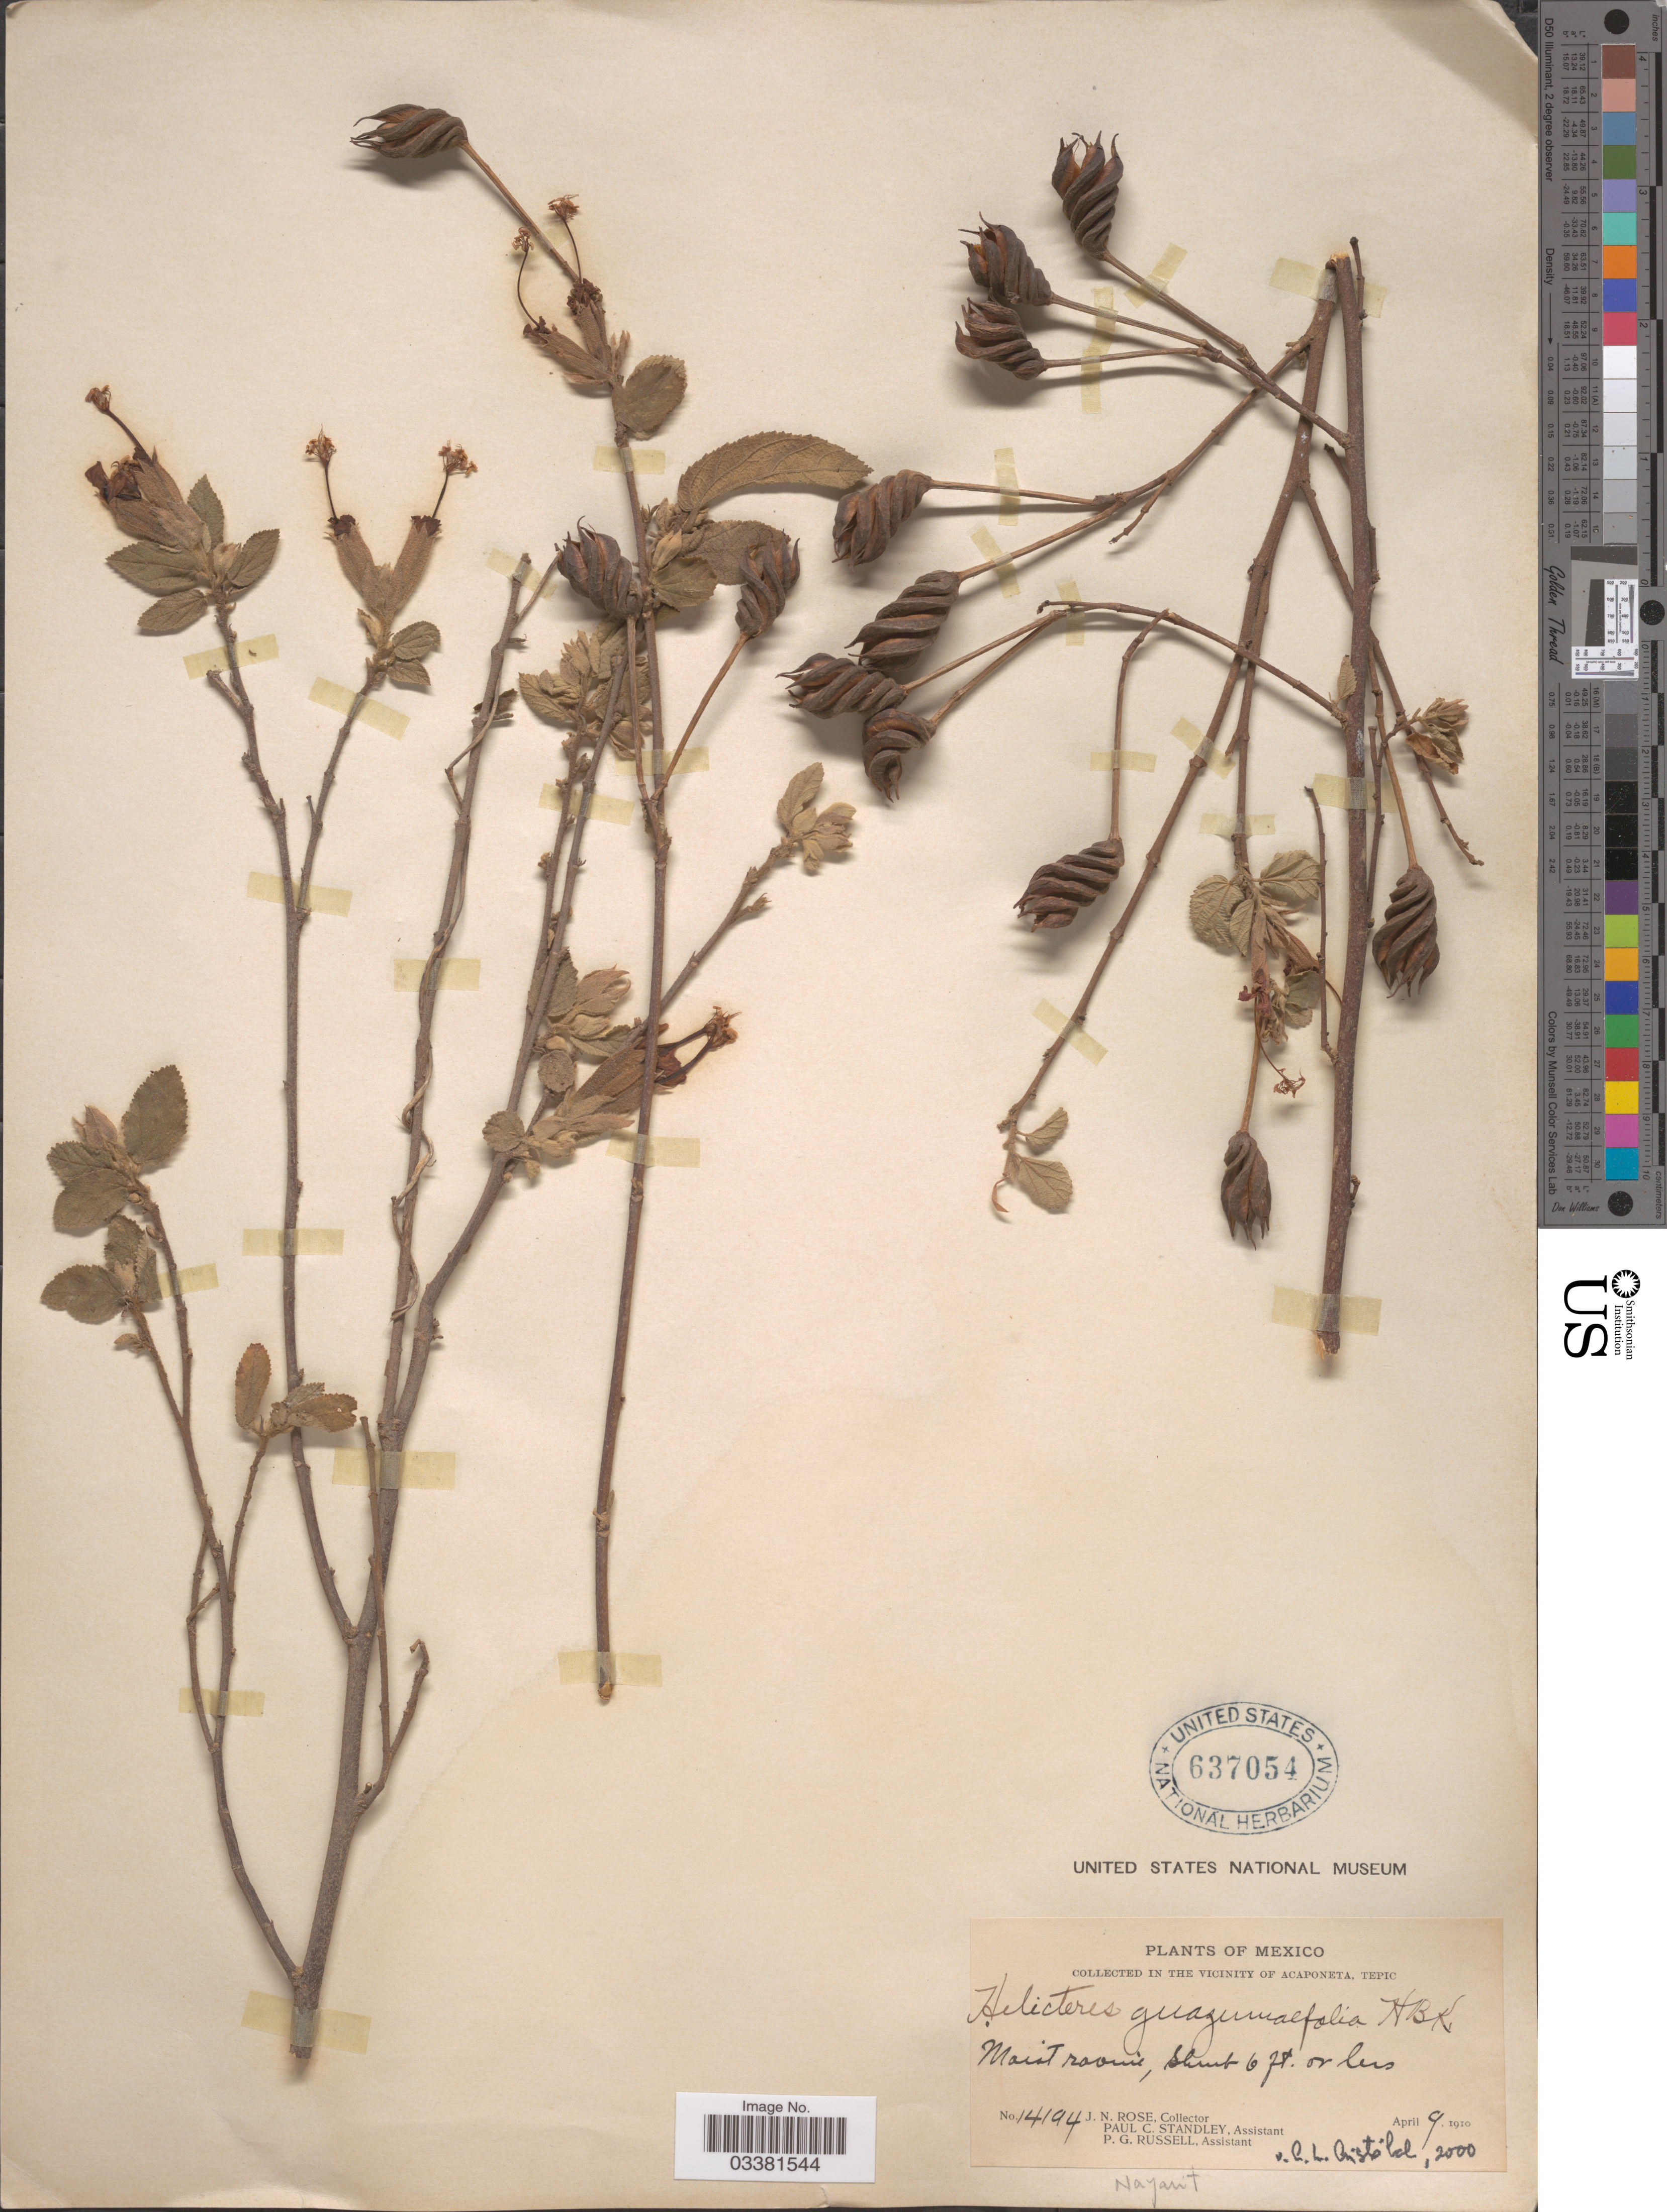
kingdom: Plantae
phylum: Tracheophyta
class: Magnoliopsida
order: Malvales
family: Malvaceae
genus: Helicteres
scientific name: Helicteres guazumifolia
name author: Kunth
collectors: J. N. Rose, P. C. Standley & P. G. Russell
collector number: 14194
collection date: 1910-04-09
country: Mexico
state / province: Nayarit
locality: In the vicinity of Acaponeta, Tepic.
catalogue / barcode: US 637054